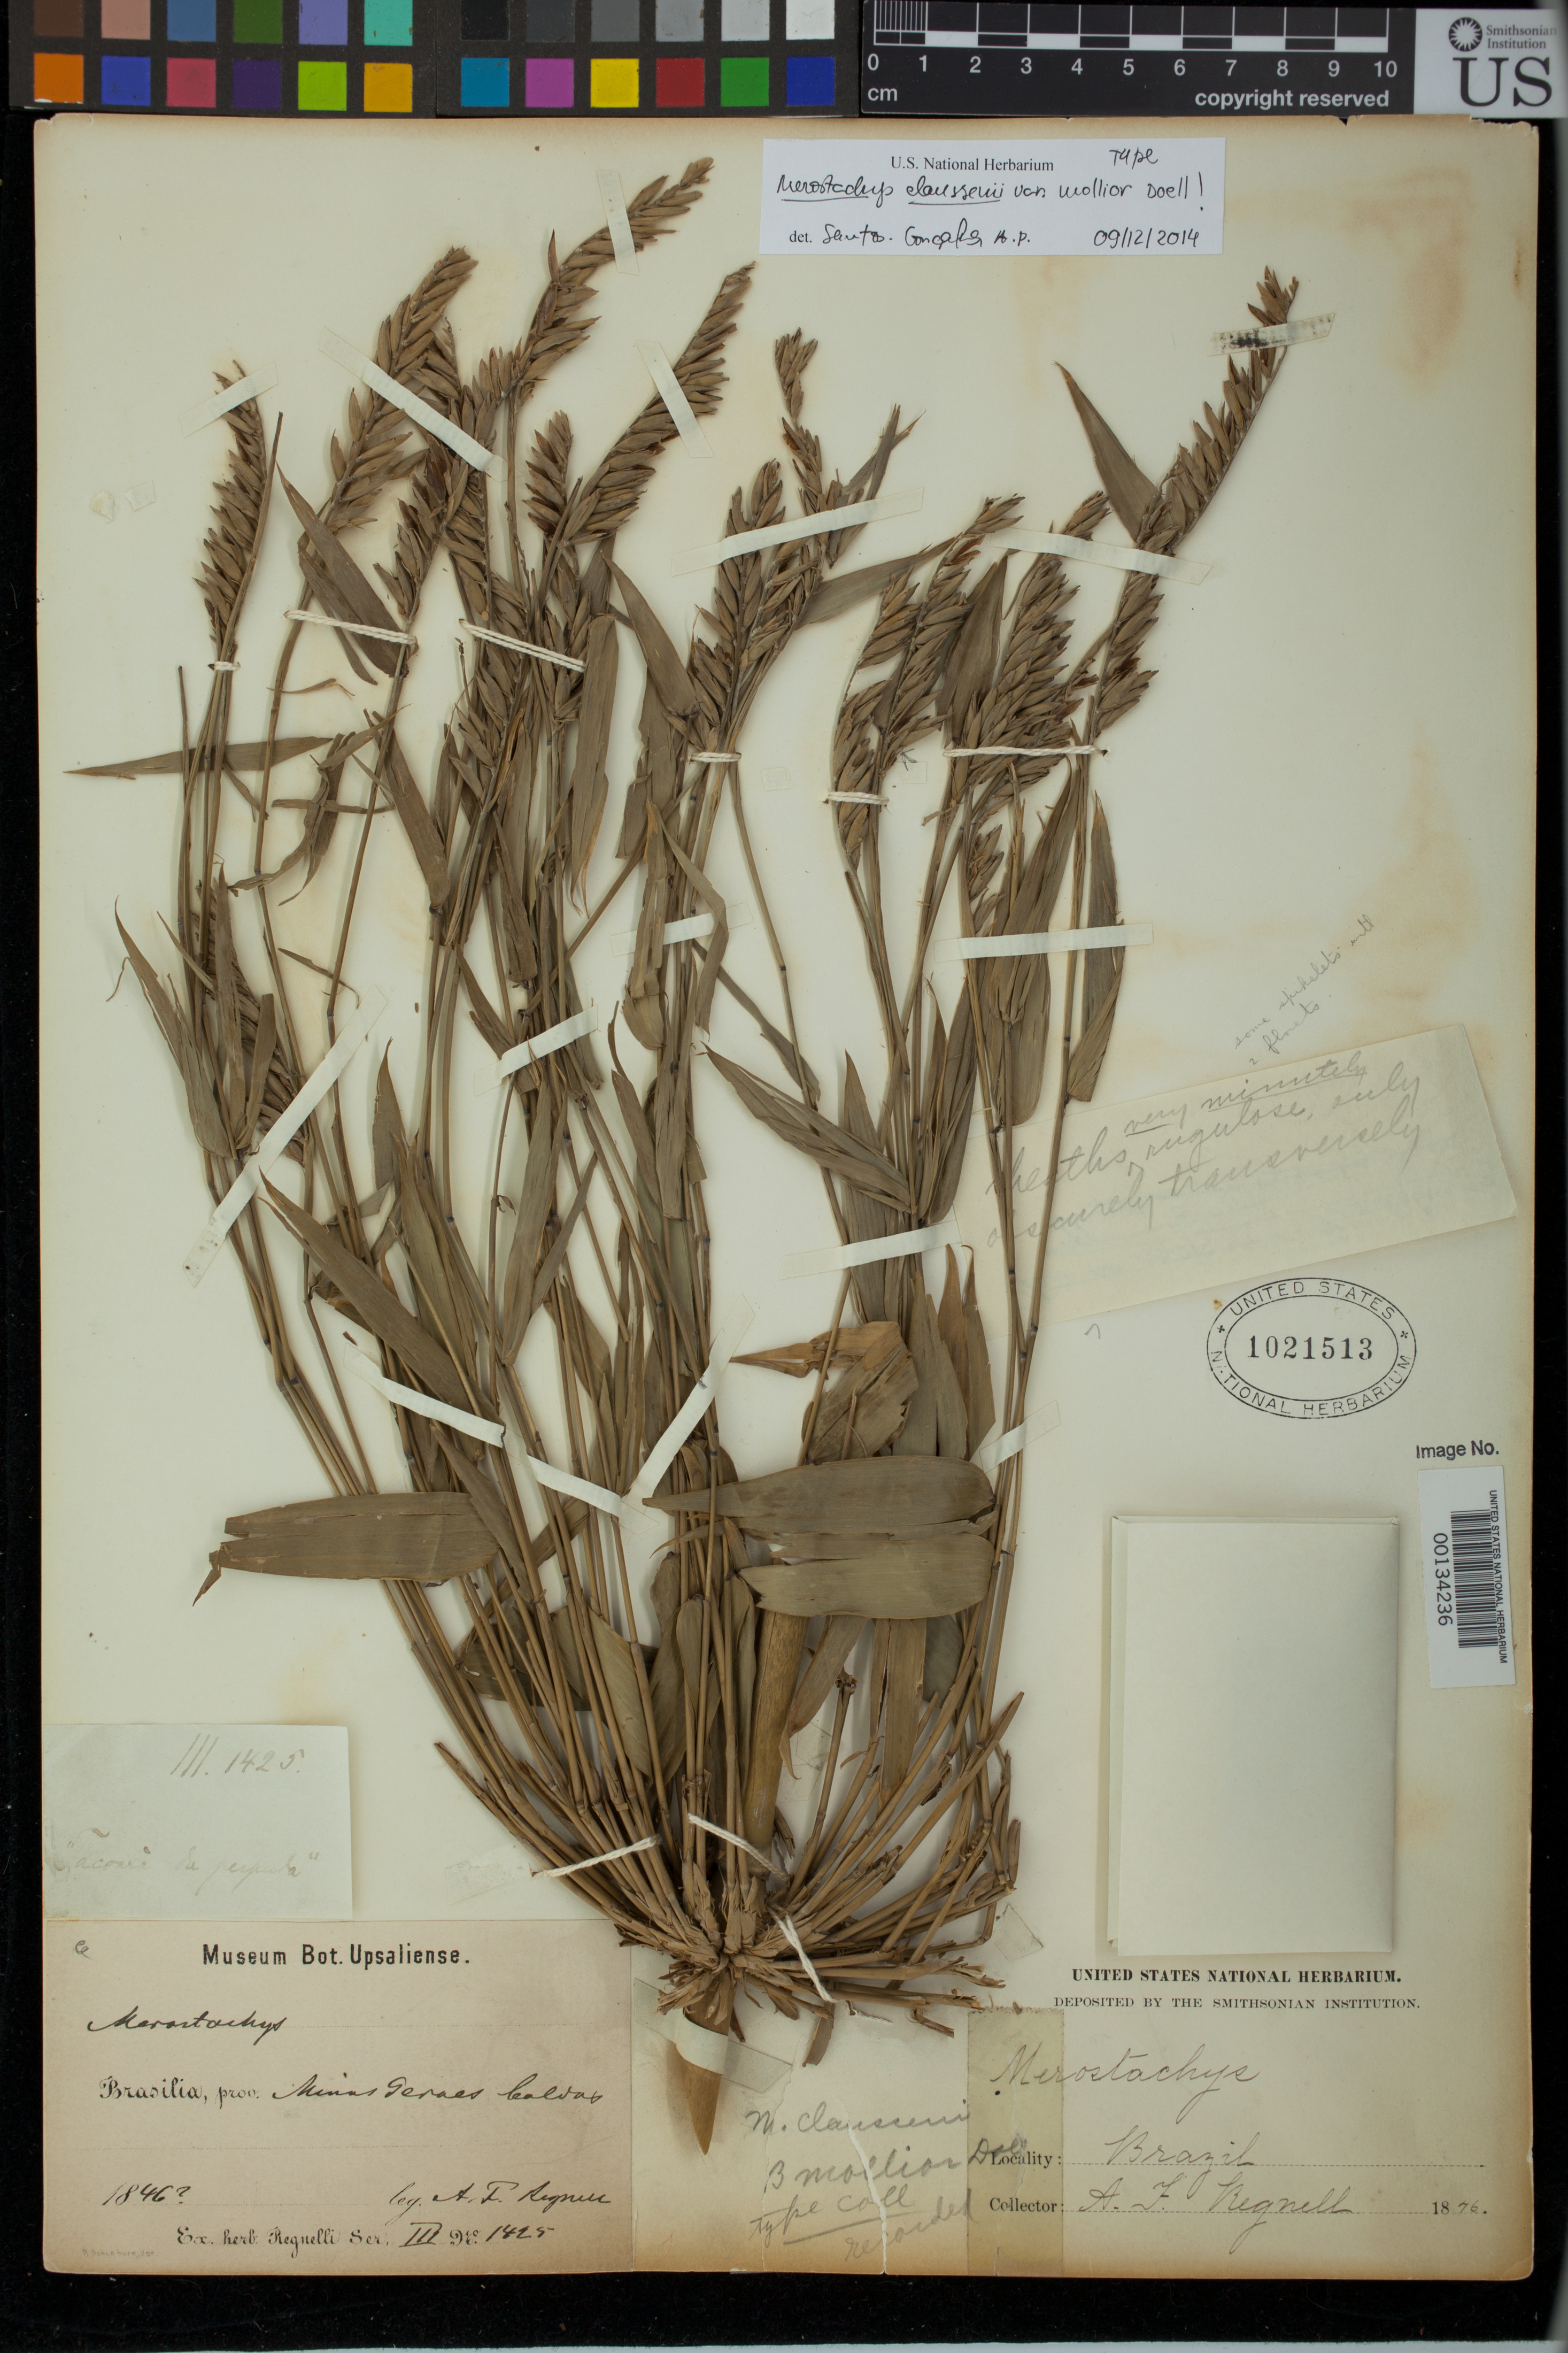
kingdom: Plantae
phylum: Tracheophyta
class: Liliopsida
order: Poales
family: Poaceae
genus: Merostachys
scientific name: Merostachys claussenii var. mollior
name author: Döll in Mart.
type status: Type Collection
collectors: A. F. Regnell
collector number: III 1425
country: Brazil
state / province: Minas Gerais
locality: Caldas.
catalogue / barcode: US 1021513